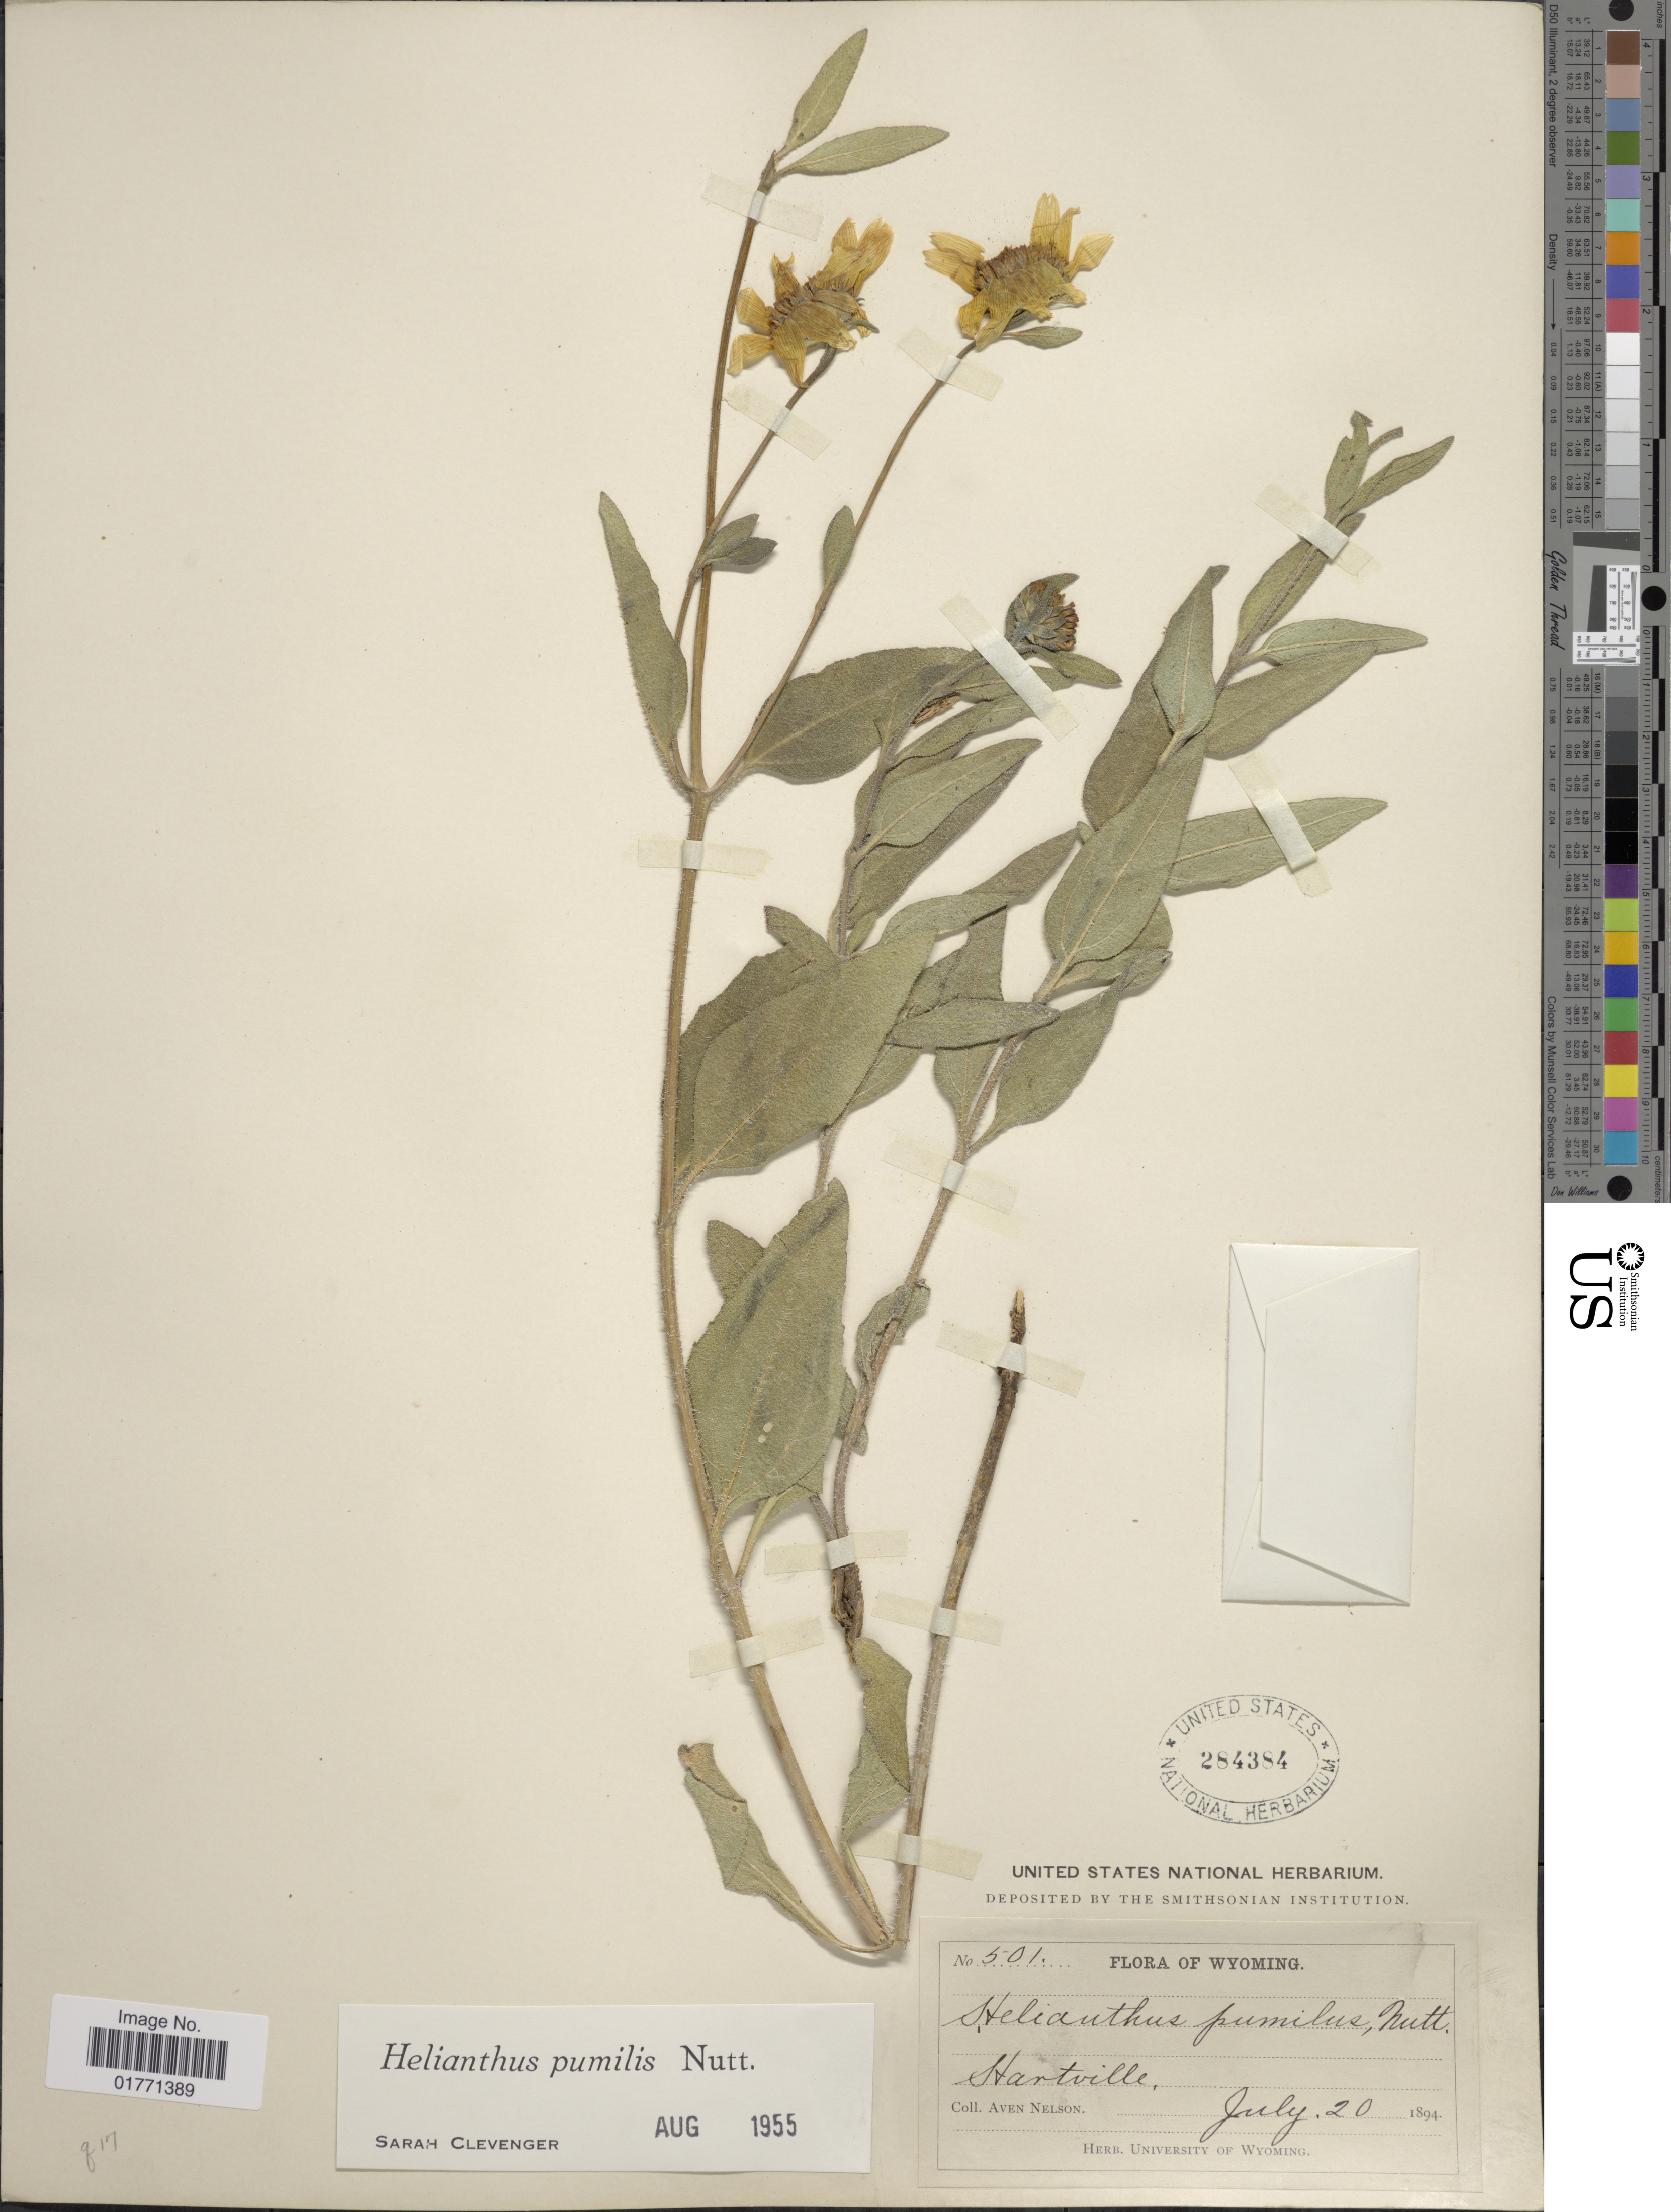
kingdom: Plantae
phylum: Tracheophyta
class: Magnoliopsida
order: Asterales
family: Asteraceae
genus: Helianthus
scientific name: Helianthus pumilis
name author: Nutt.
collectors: A. Nelson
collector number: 501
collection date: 1894-07-20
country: United States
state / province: Wyoming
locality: Hartville.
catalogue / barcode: US 284384